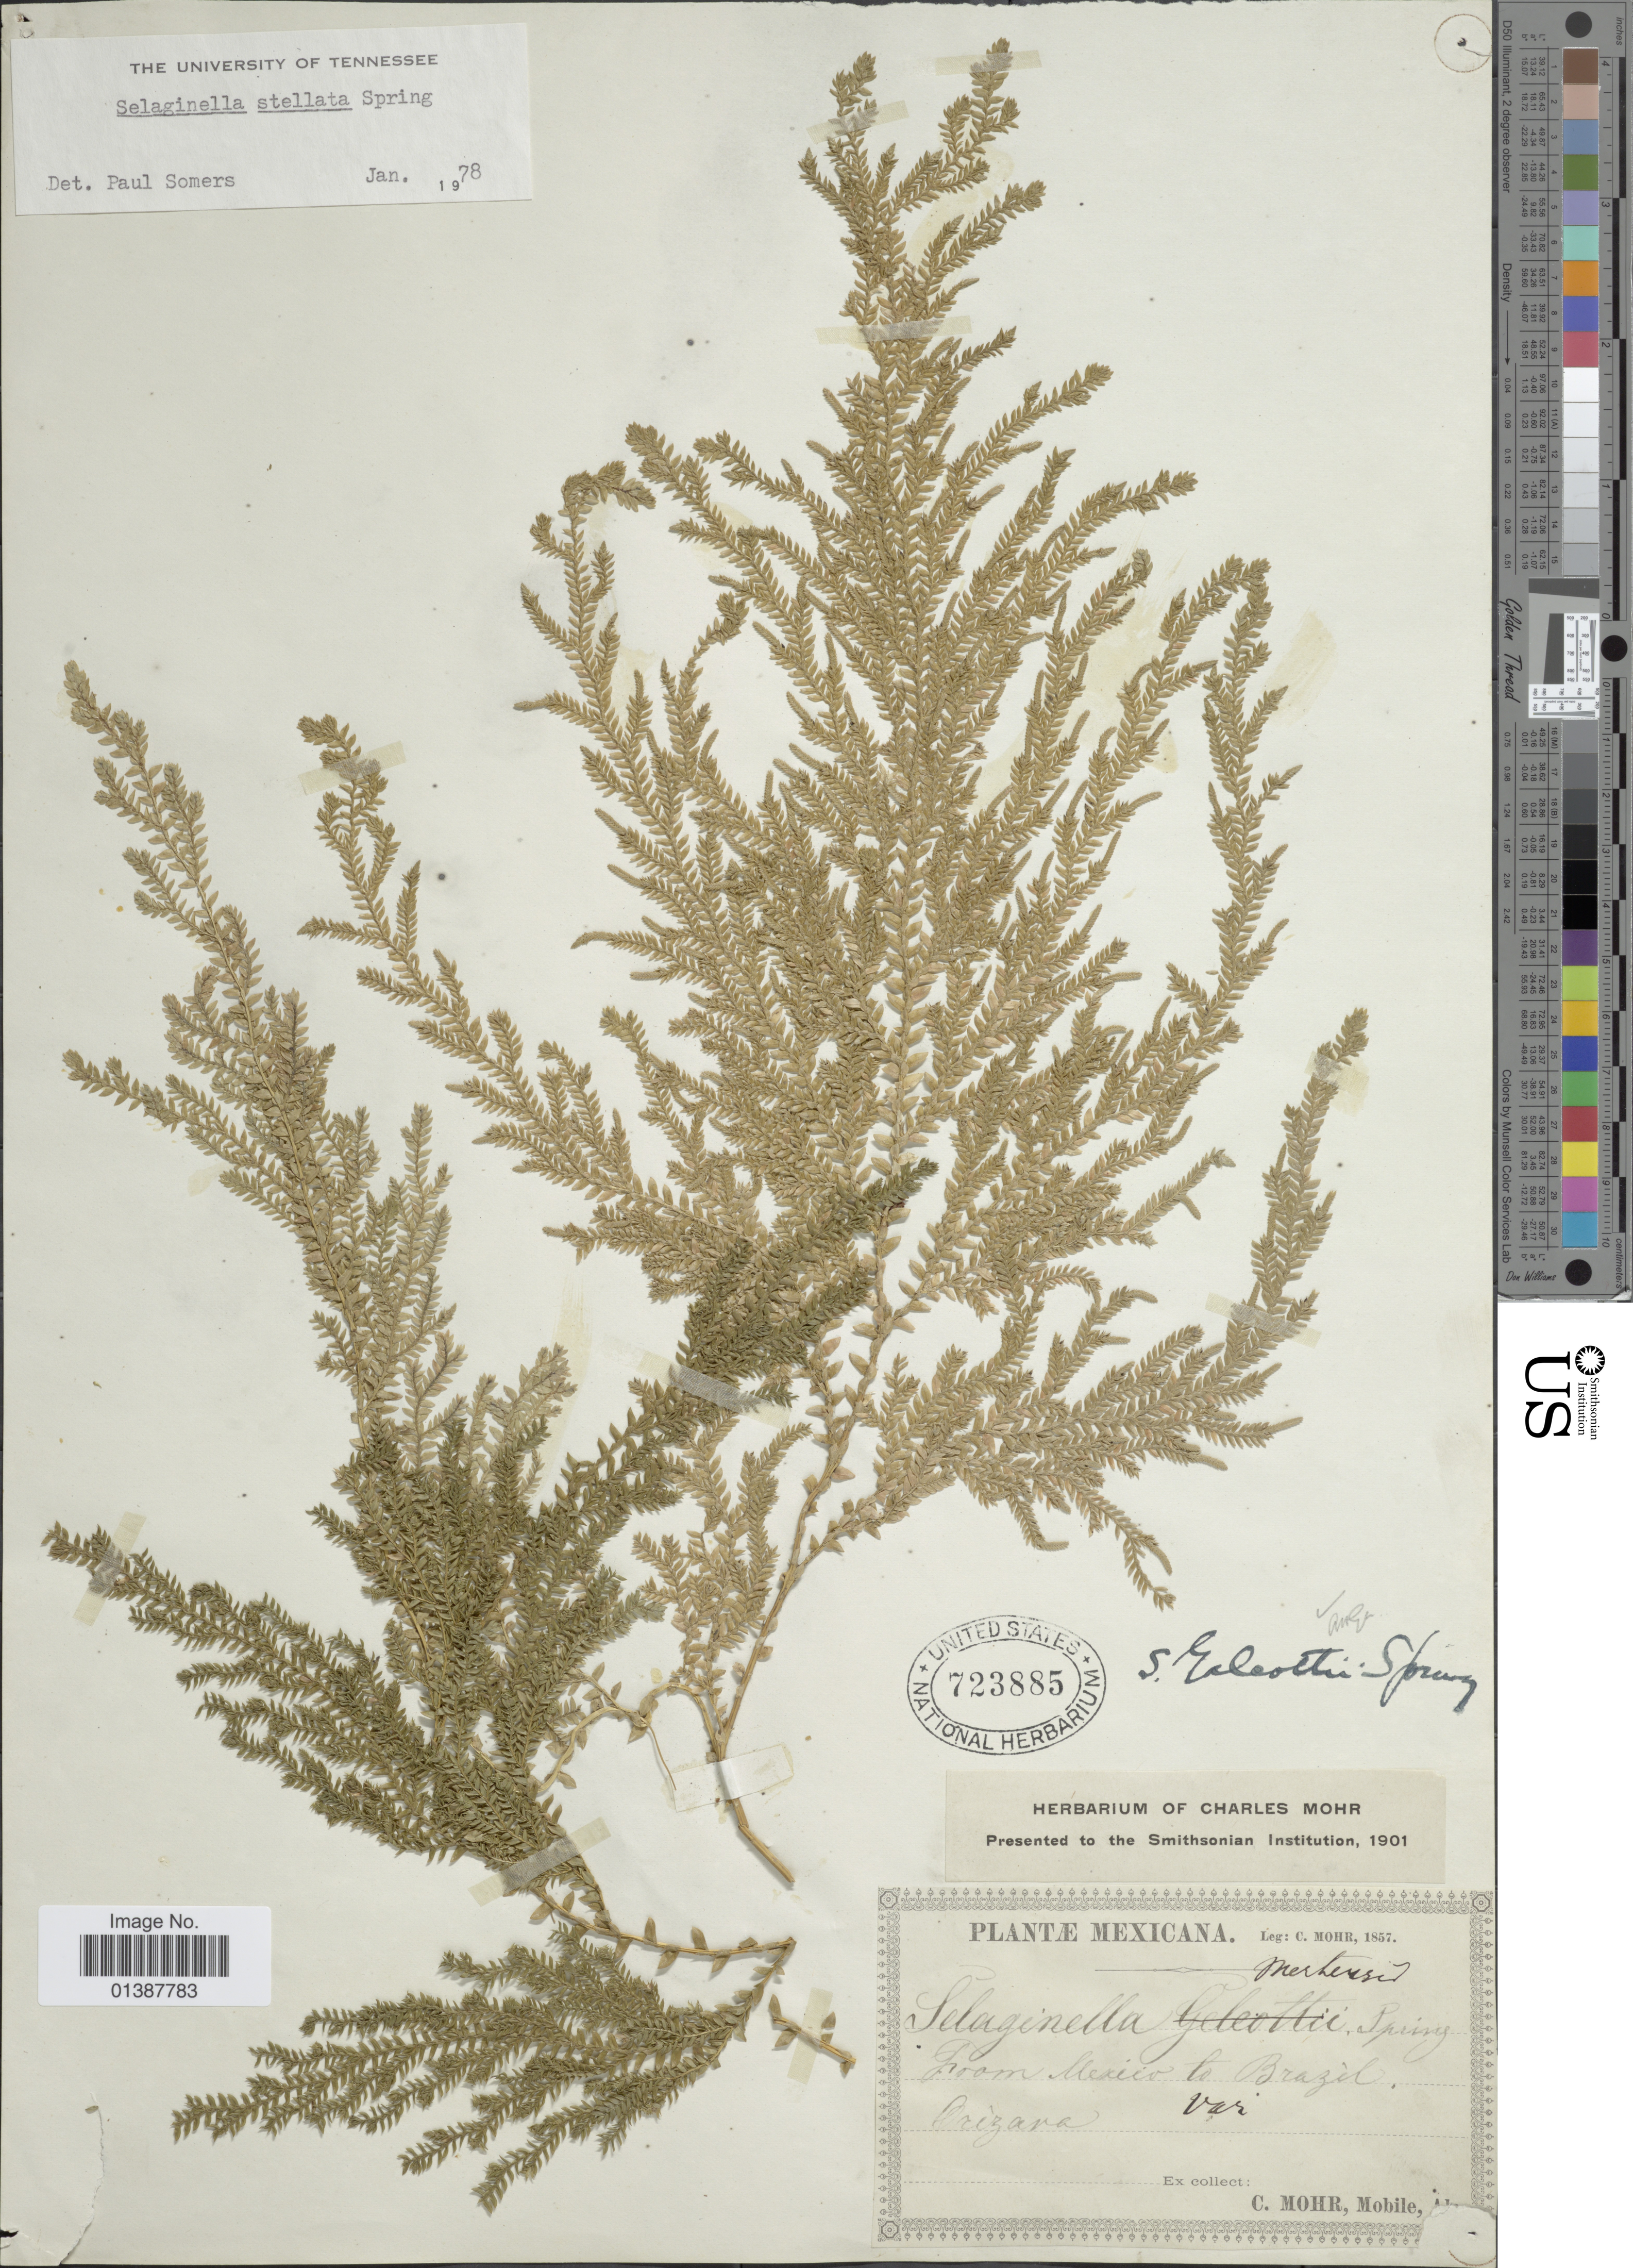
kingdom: Plantae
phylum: Tracheophyta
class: Lycopodiopsida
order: Selaginellales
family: Selaginellaceae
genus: Selaginella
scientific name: Selaginella galeottii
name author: Spring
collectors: C. T. Mohr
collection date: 1857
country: Mexico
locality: Orizaba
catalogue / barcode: US 723885